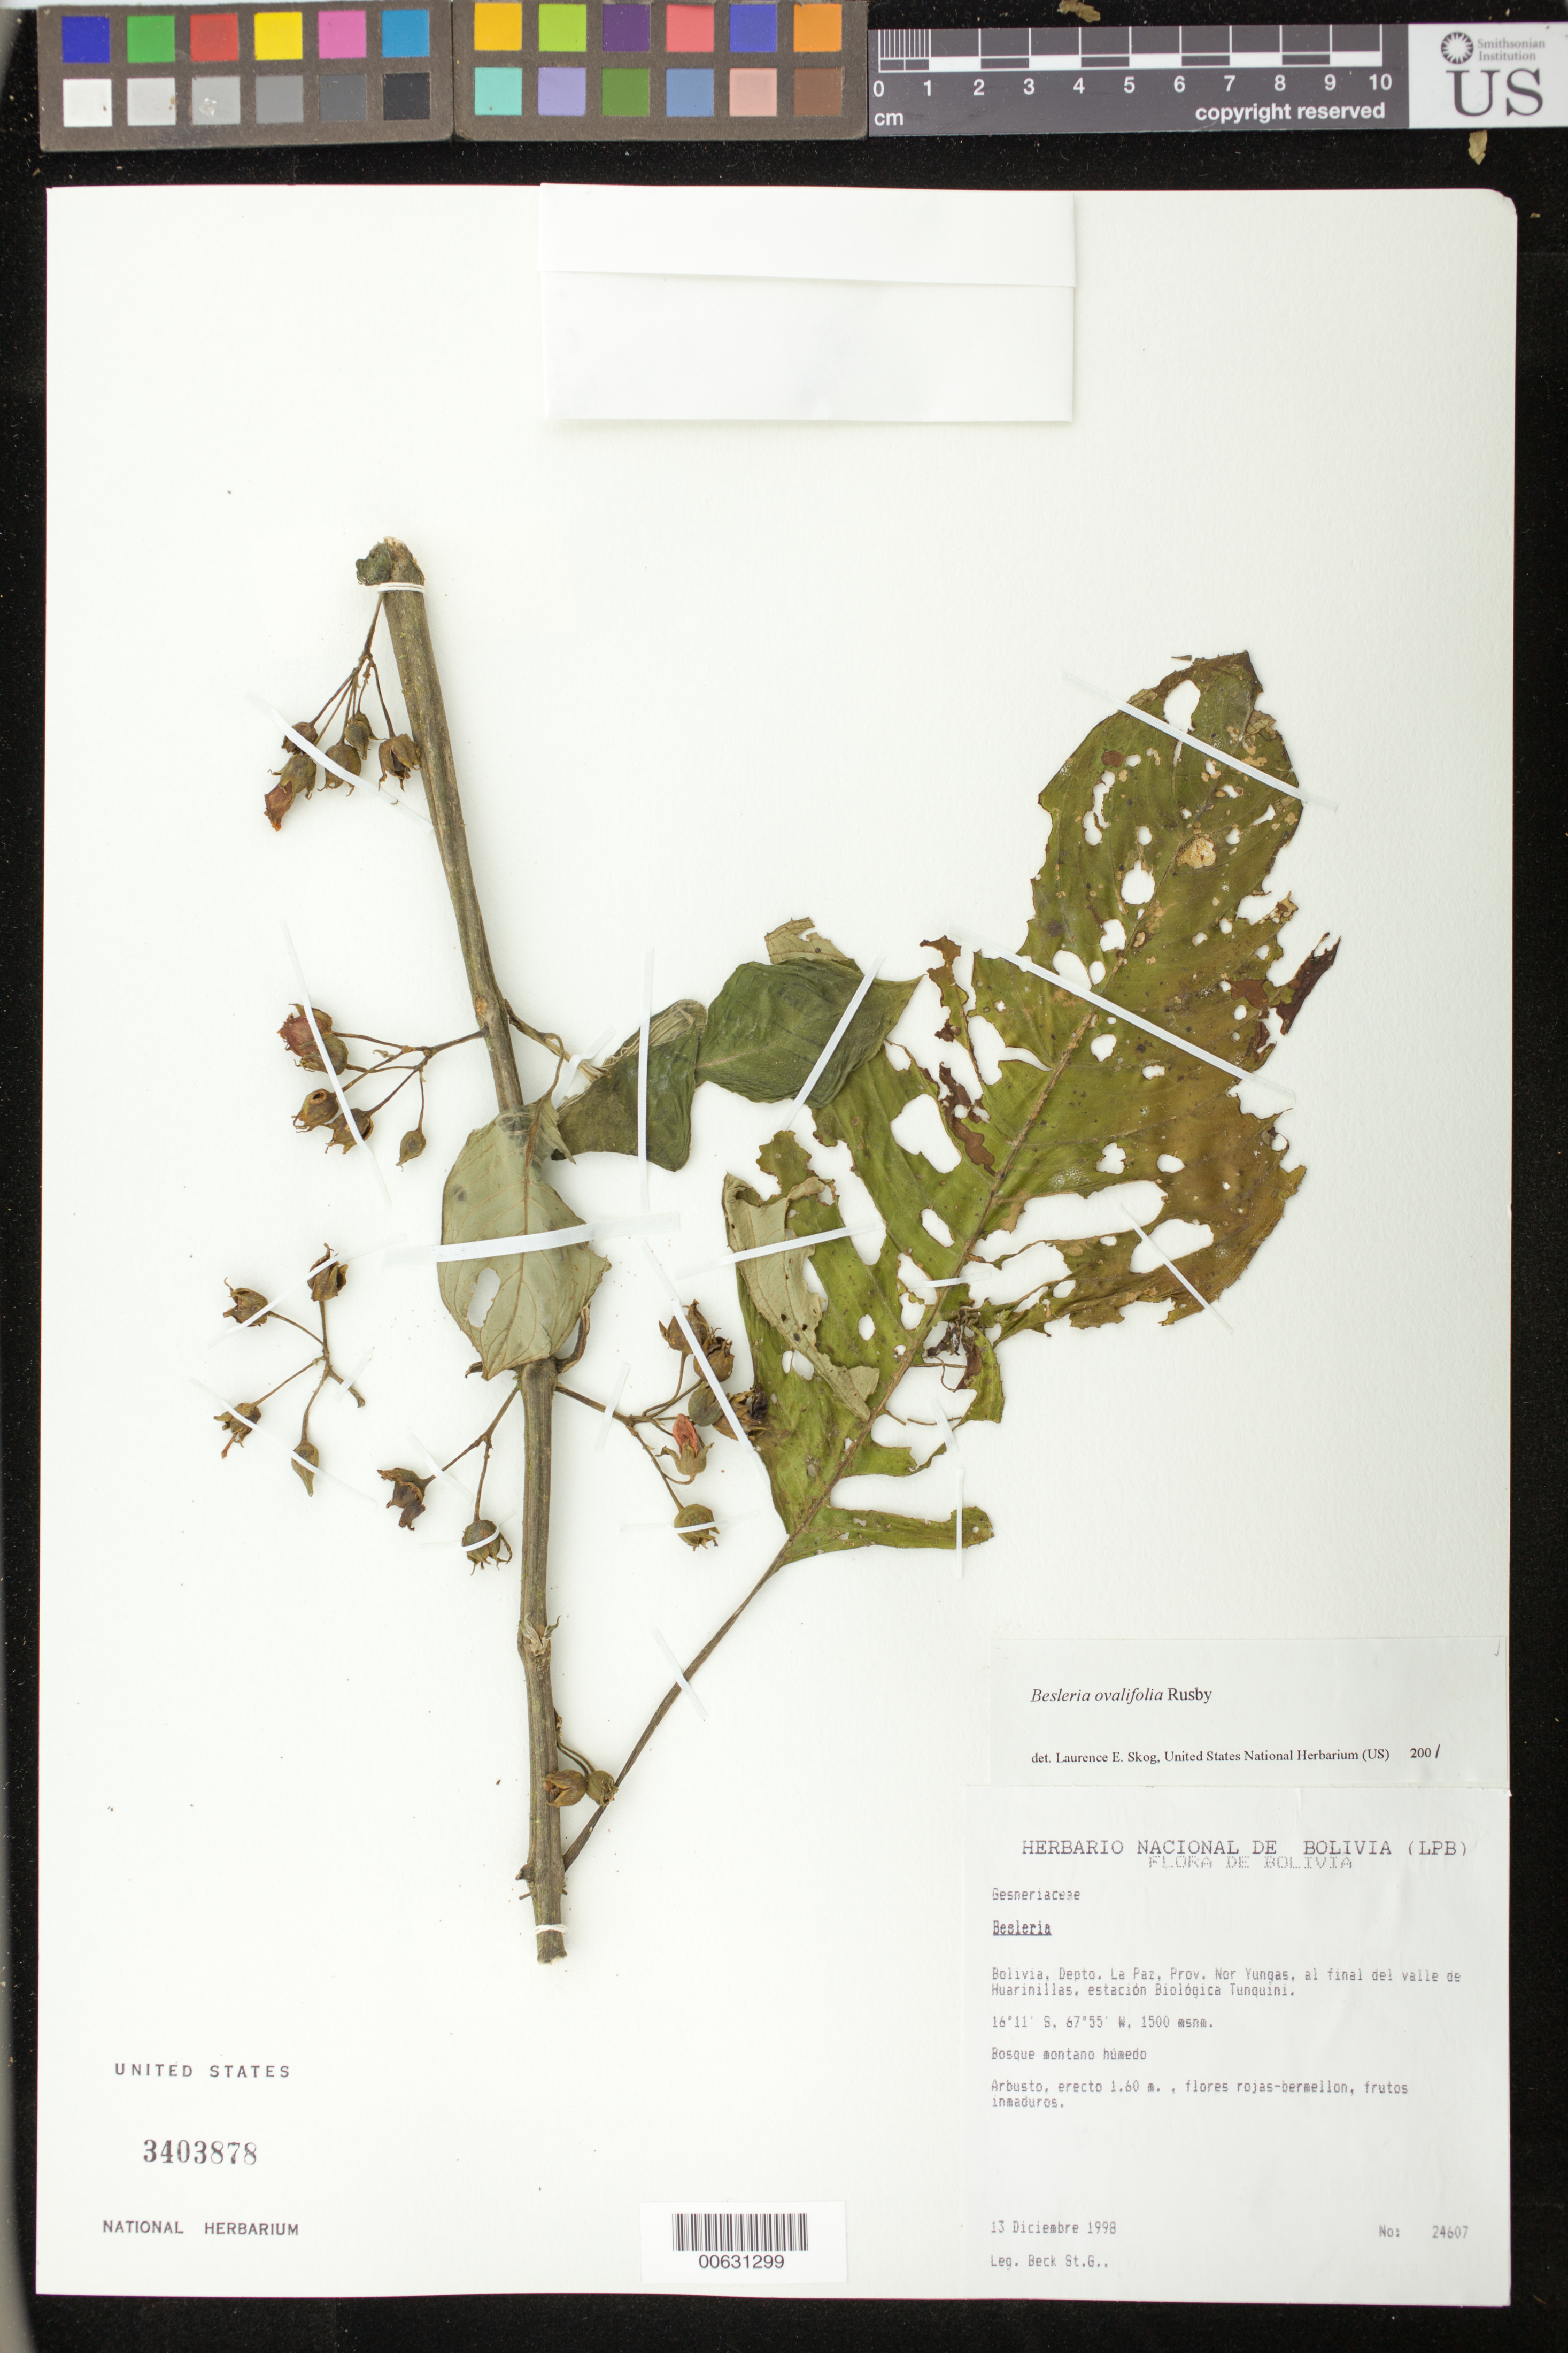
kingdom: Plantae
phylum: Tracheophyta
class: Magnoliopsida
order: Lamiales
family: Gesneriaceae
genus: Besleria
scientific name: Besleria ovalifolia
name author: Rusby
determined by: Skog, Laurence E.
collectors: S. G. Beck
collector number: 24607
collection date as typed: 13 Dec 1998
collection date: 1998-12-13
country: Bolivia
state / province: La Paz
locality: Prov. Nor Yungas, al final del valle de Huaranillas, estación Biológica Tunquini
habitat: Bosque montano húmedo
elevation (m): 1500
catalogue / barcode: US 3403878